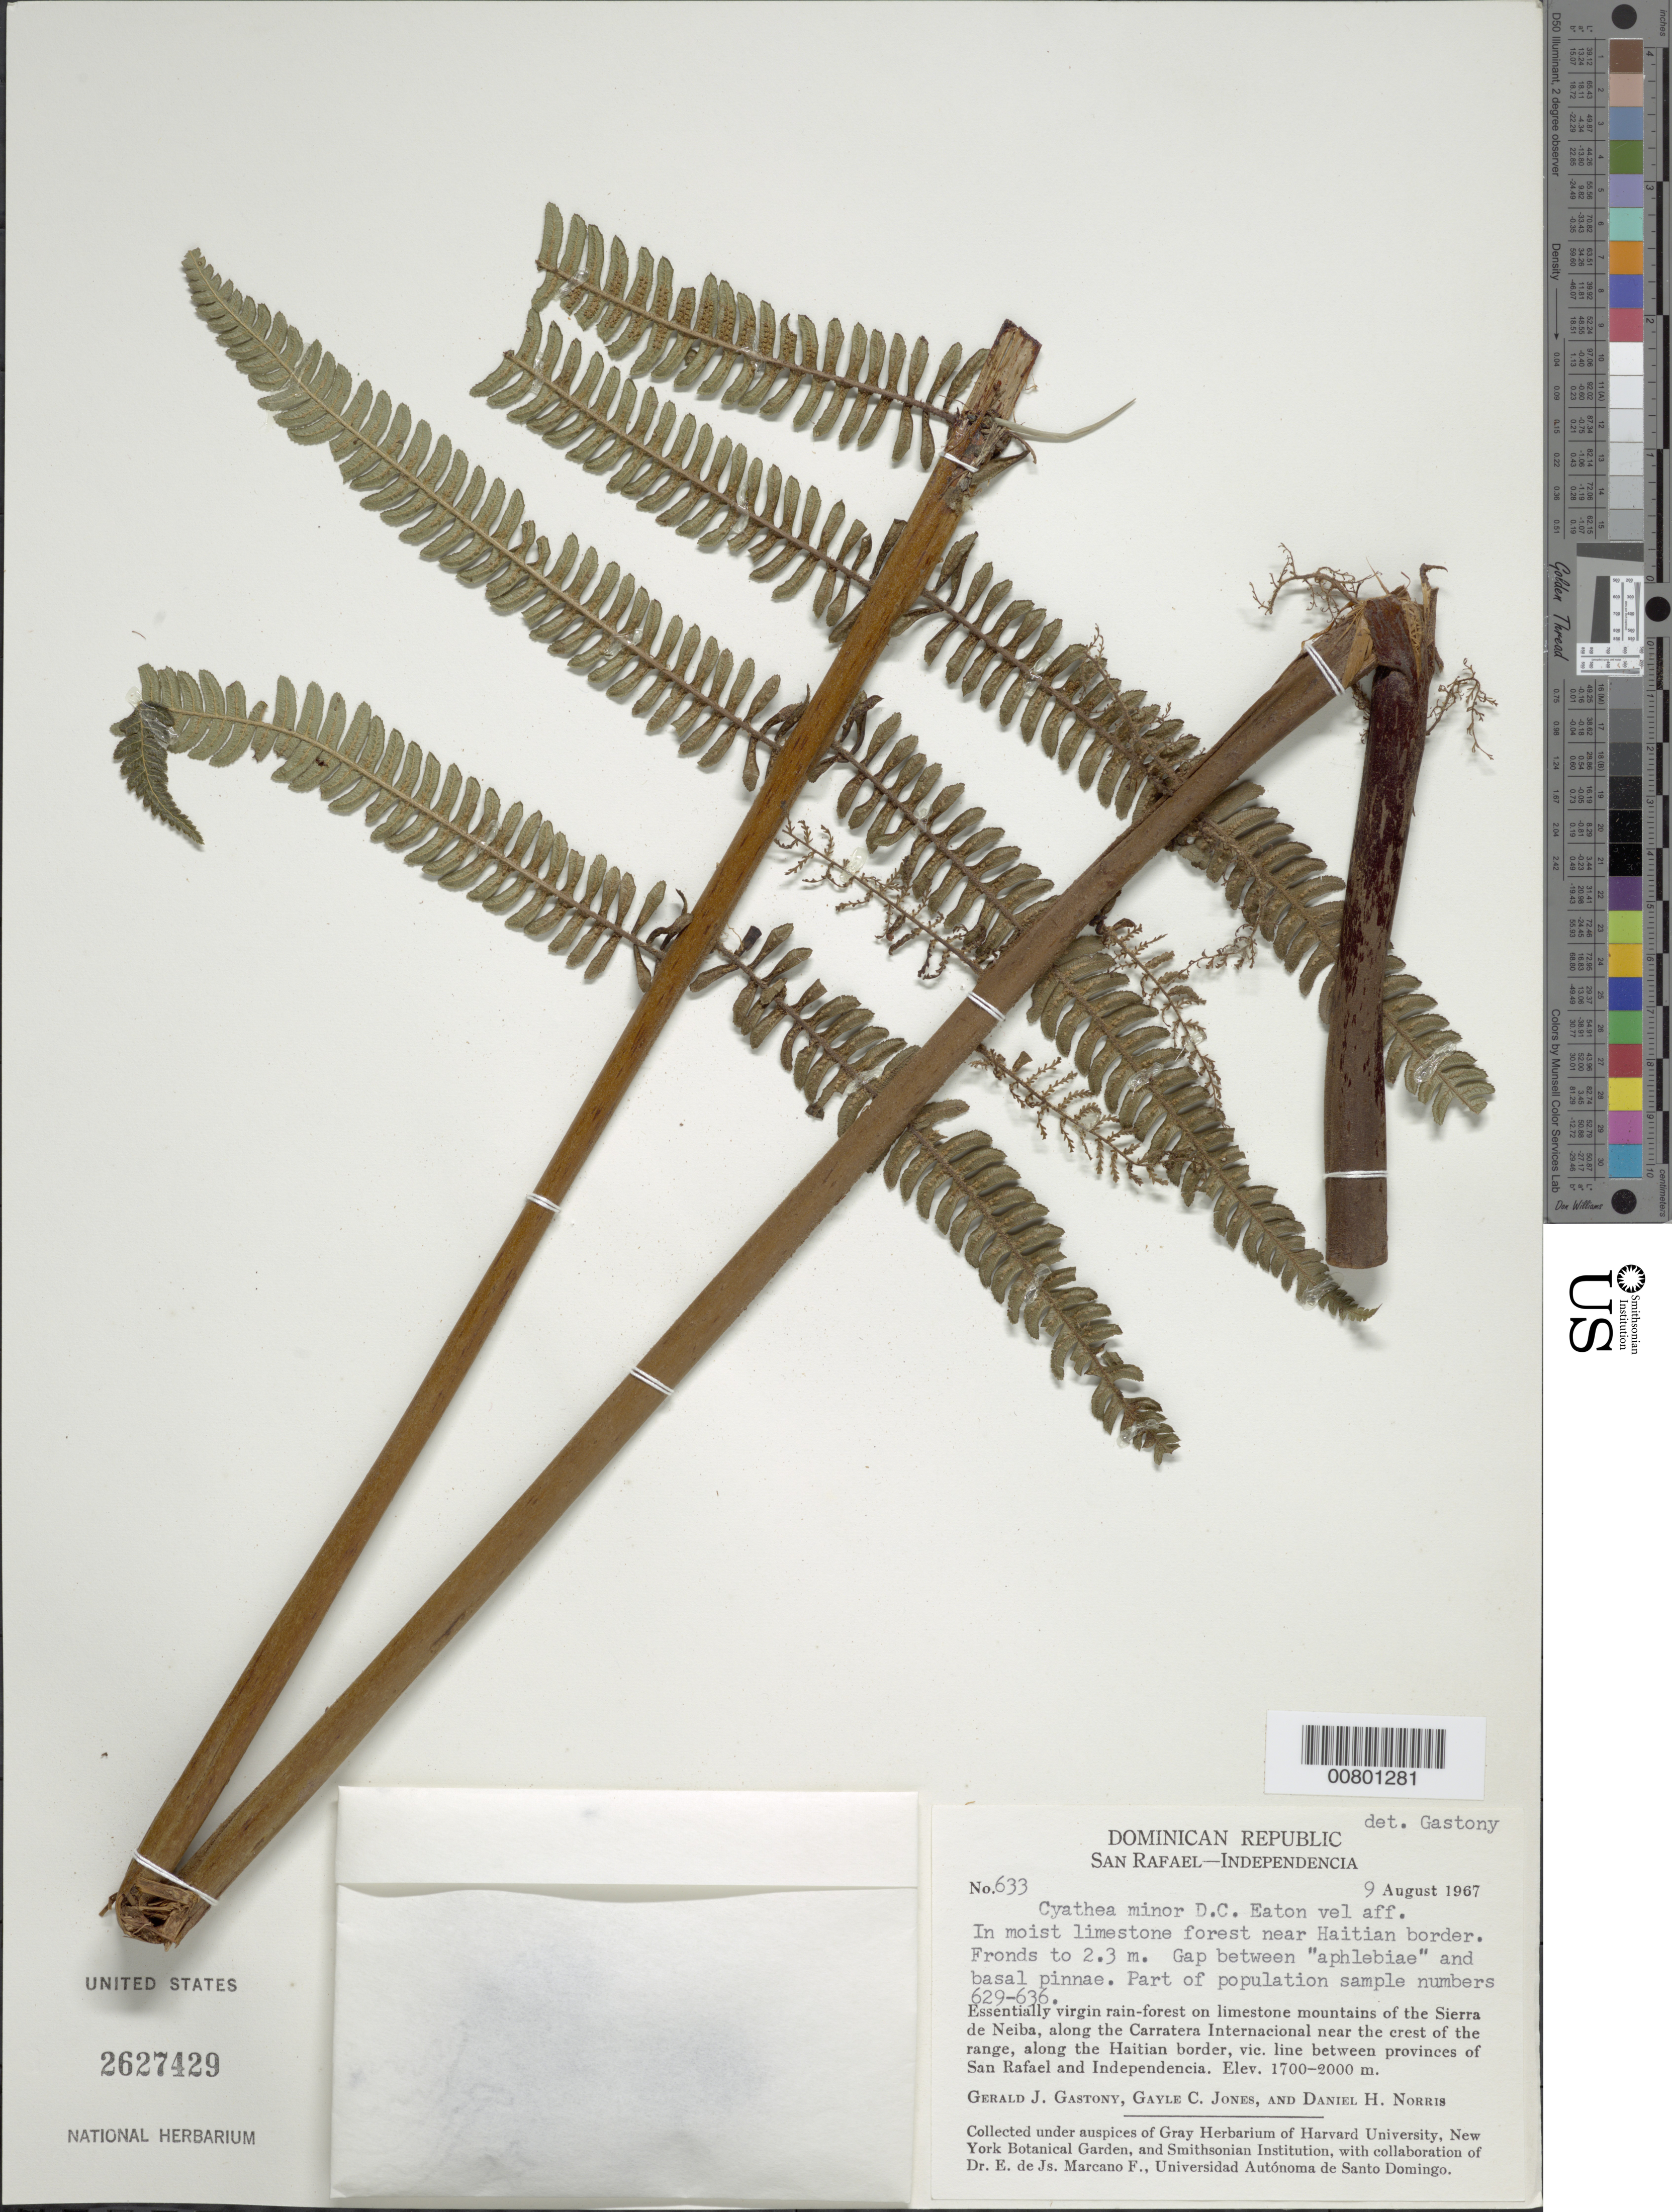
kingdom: Plantae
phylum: Tracheophyta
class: Polypodiopsida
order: Cyatheales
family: Cyatheaceae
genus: Alsophila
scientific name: Alsophila minor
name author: (D.C. Eaton) R.M. Tryon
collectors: G. Gastony, G. C. Jones & D. H. Norris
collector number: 633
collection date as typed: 09 Aug 1967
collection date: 1967-08-09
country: Dominican Republic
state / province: Independencia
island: Hispaniola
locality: San Rafael-Independencia, Sierra de Neiba, Carratera Internacional, along Haitian border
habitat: Essentially virgin rainforest on limestone mountains; moist limestone forest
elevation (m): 1700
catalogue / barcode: US 2627429